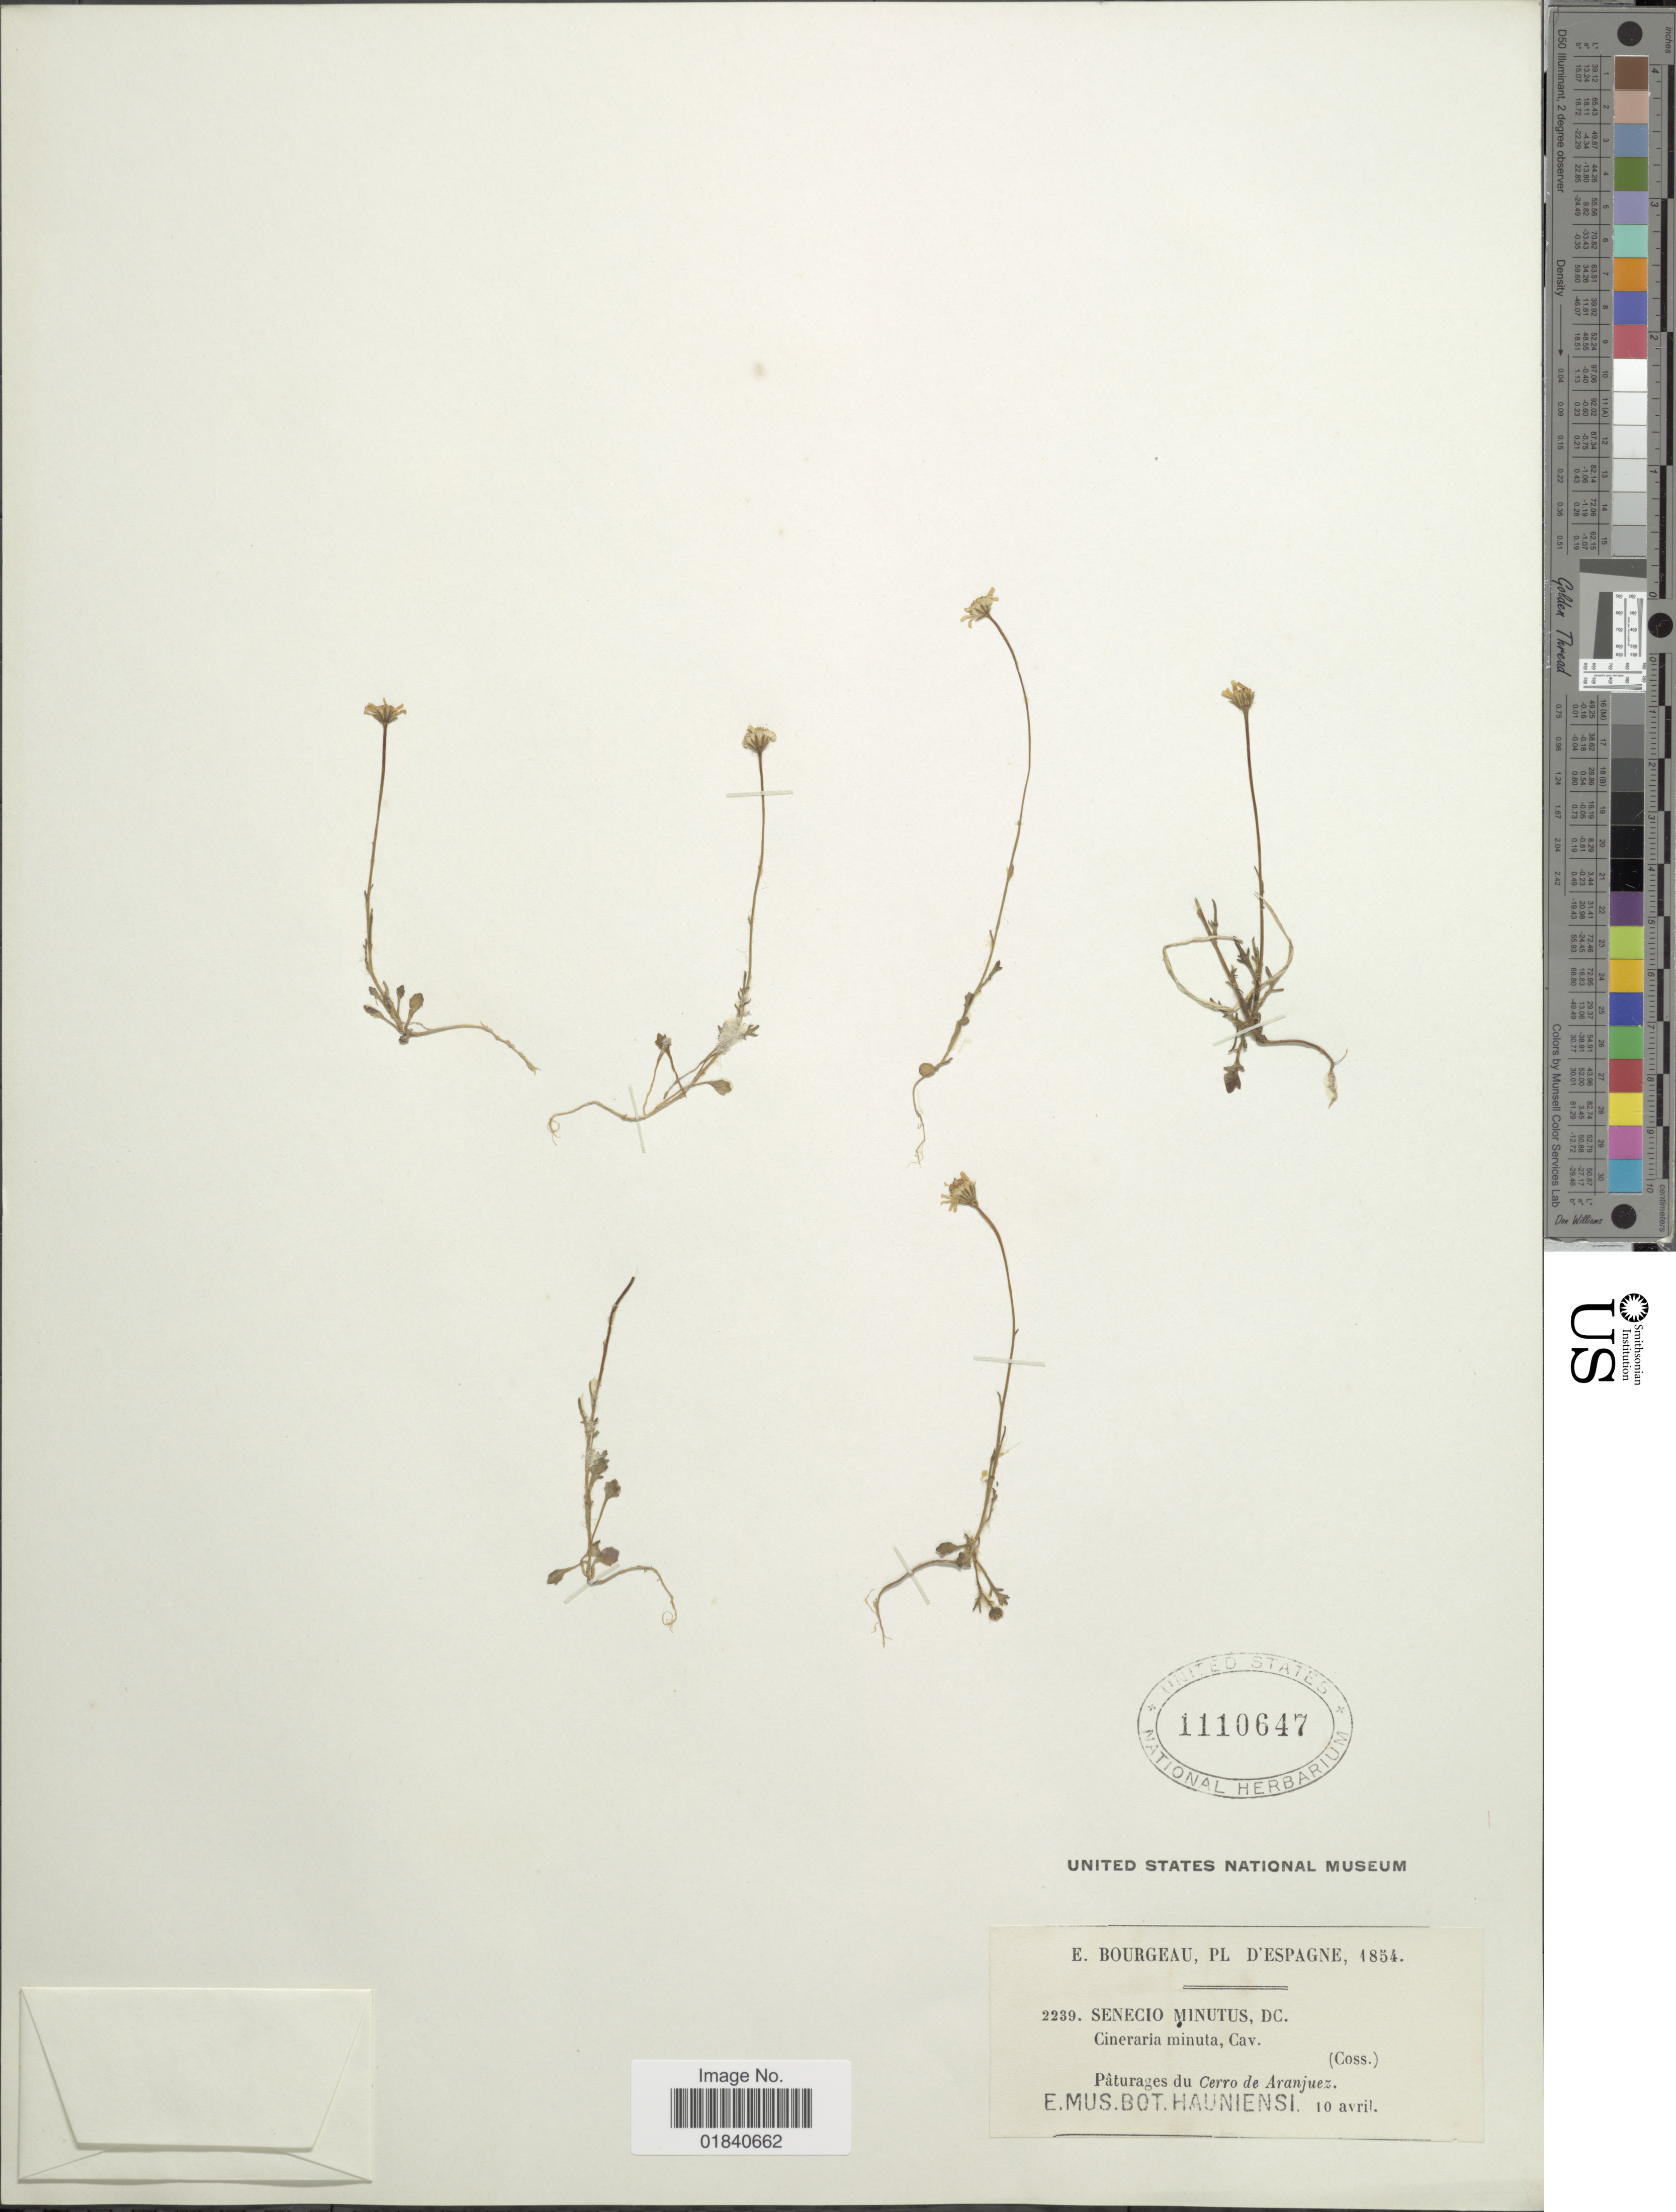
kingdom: Plantae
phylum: Tracheophyta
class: Magnoliopsida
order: Asterales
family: Asteraceae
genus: Jacobaea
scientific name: Jacobaea minuta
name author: (Cav.) Pelser & Veldkamp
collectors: E. Bourgeau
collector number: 2239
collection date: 1854-04-10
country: Spain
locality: Cerro de Aranjuez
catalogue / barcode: US 1110647